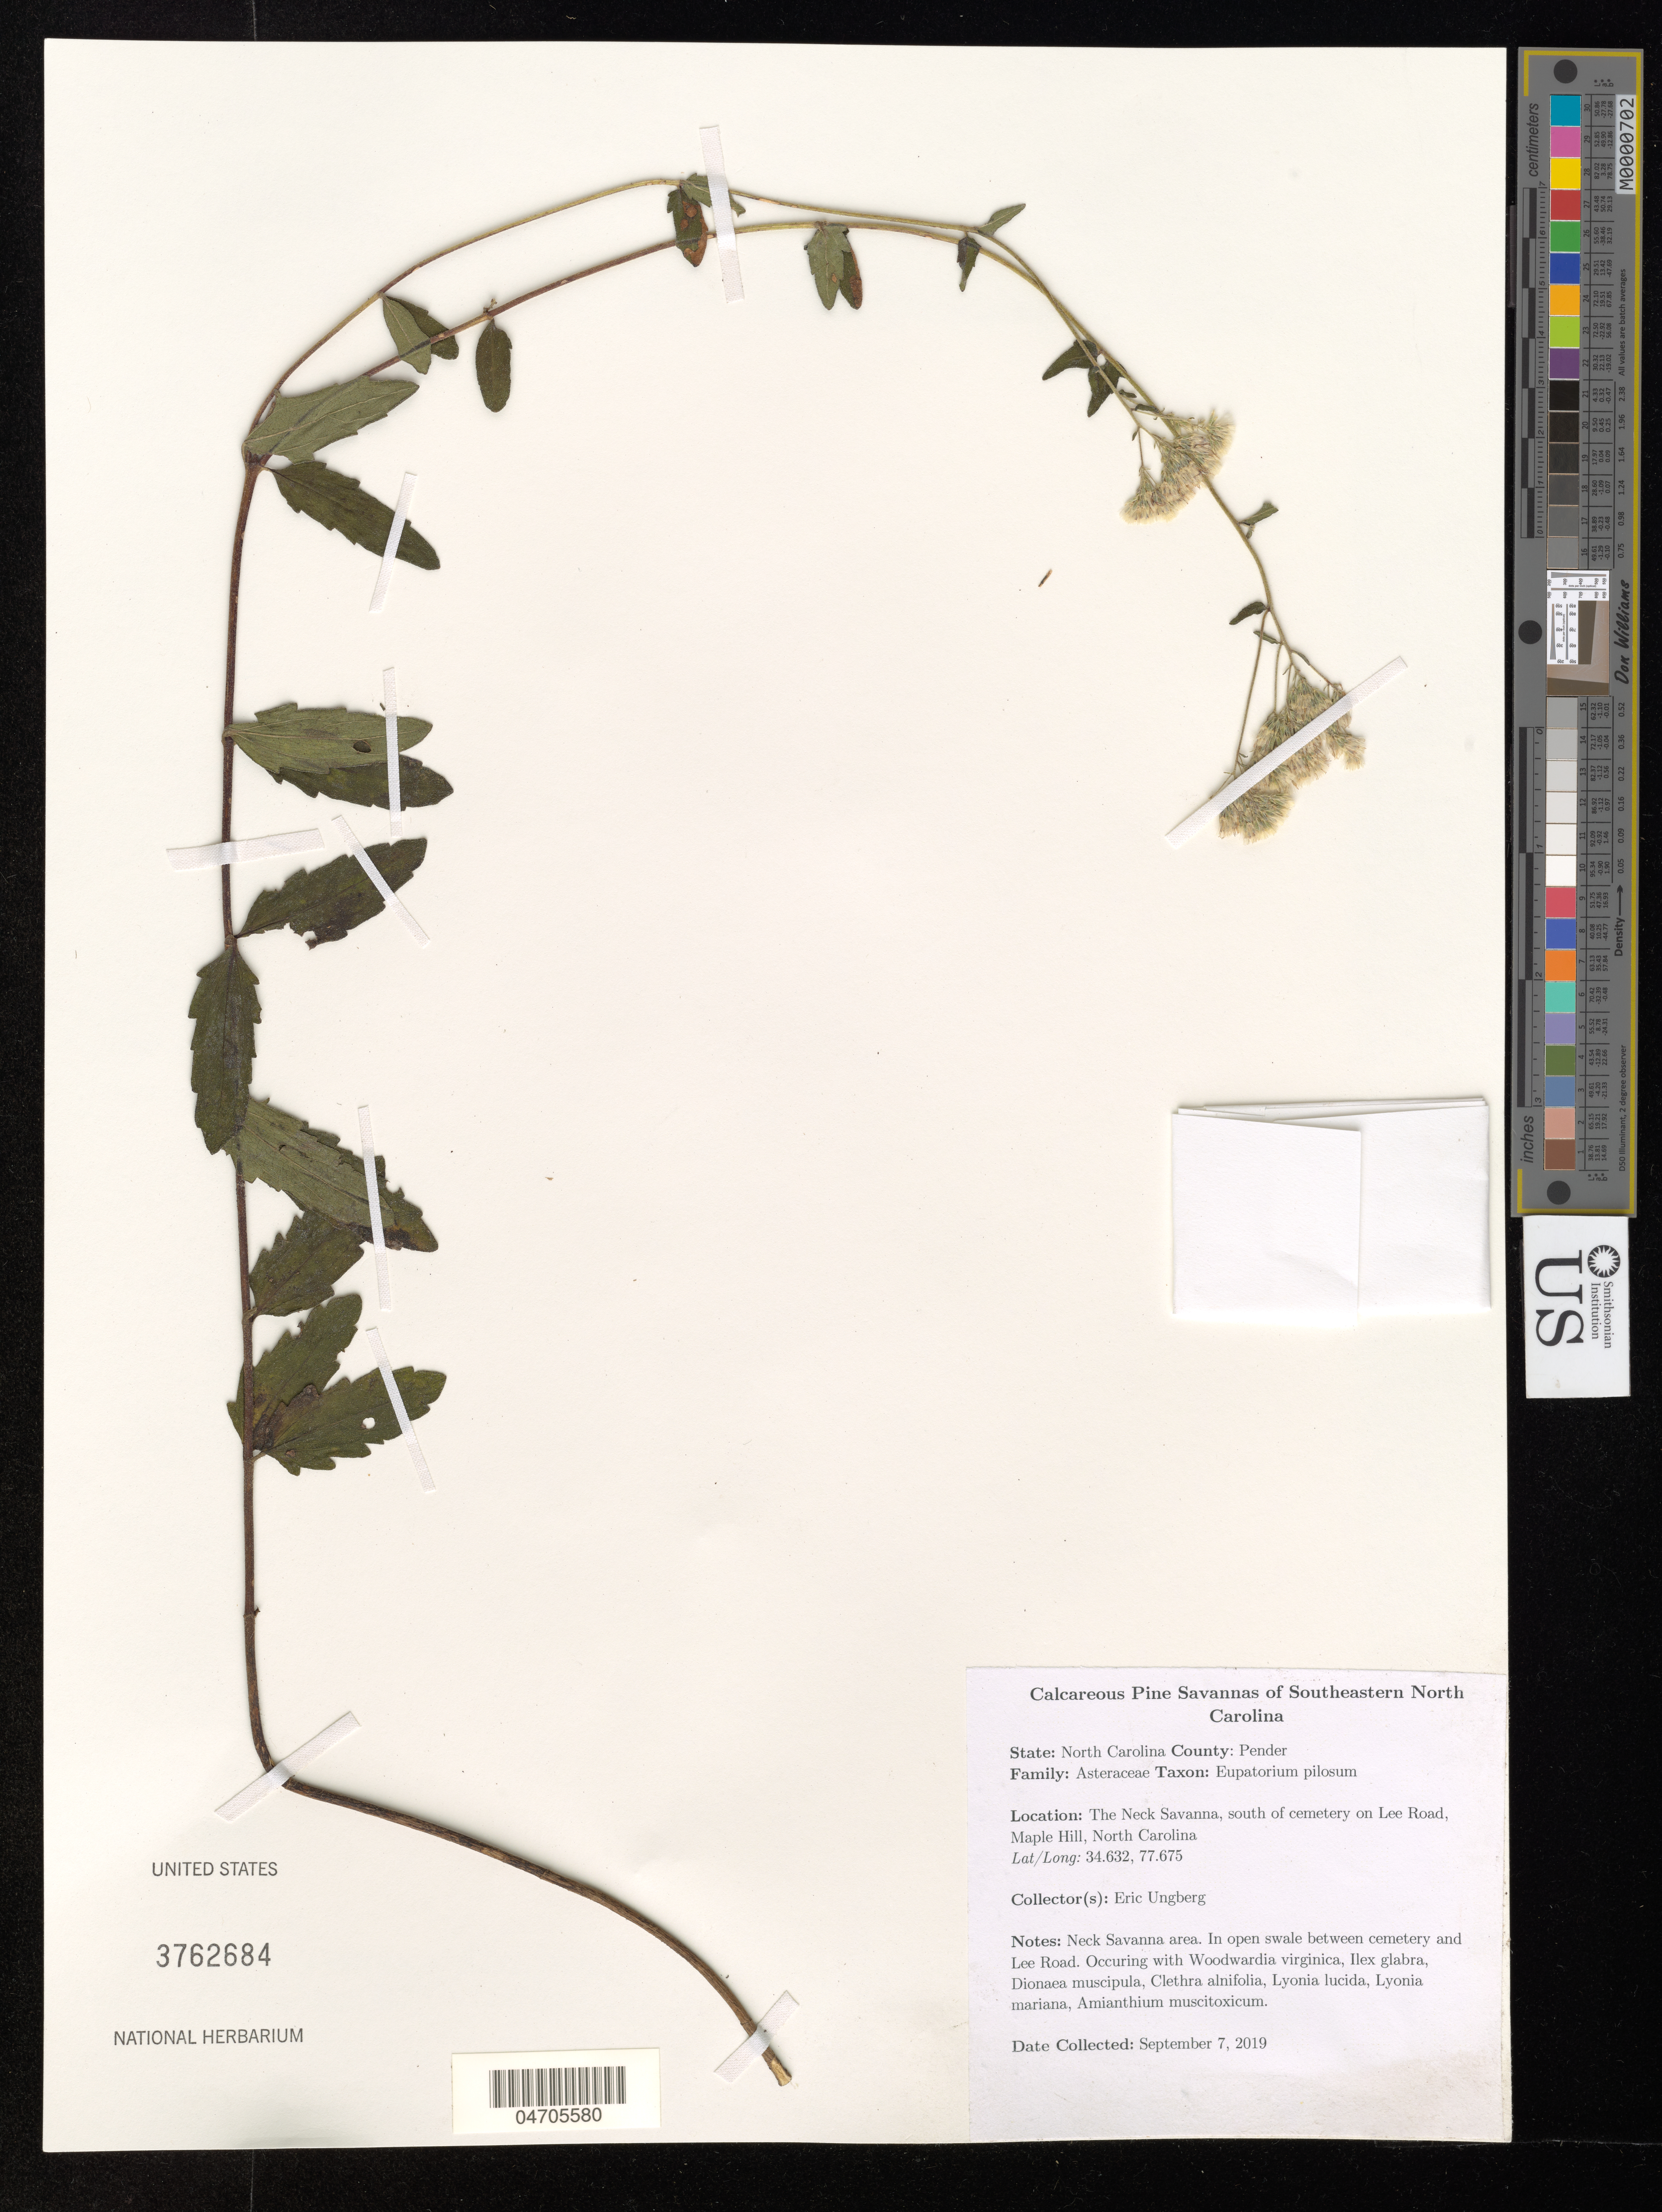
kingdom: Plantae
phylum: Tracheophyta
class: Magnoliopsida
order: Asterales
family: Asteraceae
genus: Eupatorium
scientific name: Eupatorium pilosum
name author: Walter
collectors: E. Ungberg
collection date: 2019-09-07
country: United States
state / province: North Carolina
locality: Calcareous Pine Savannas of Southeastern North Carolina. County: Pender. The Neck Savanna, south of cemetery on Lee Road, Maple Hill. Neck Savanna area. In open swale between cemetery and Lee Road.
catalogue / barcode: US 3762684